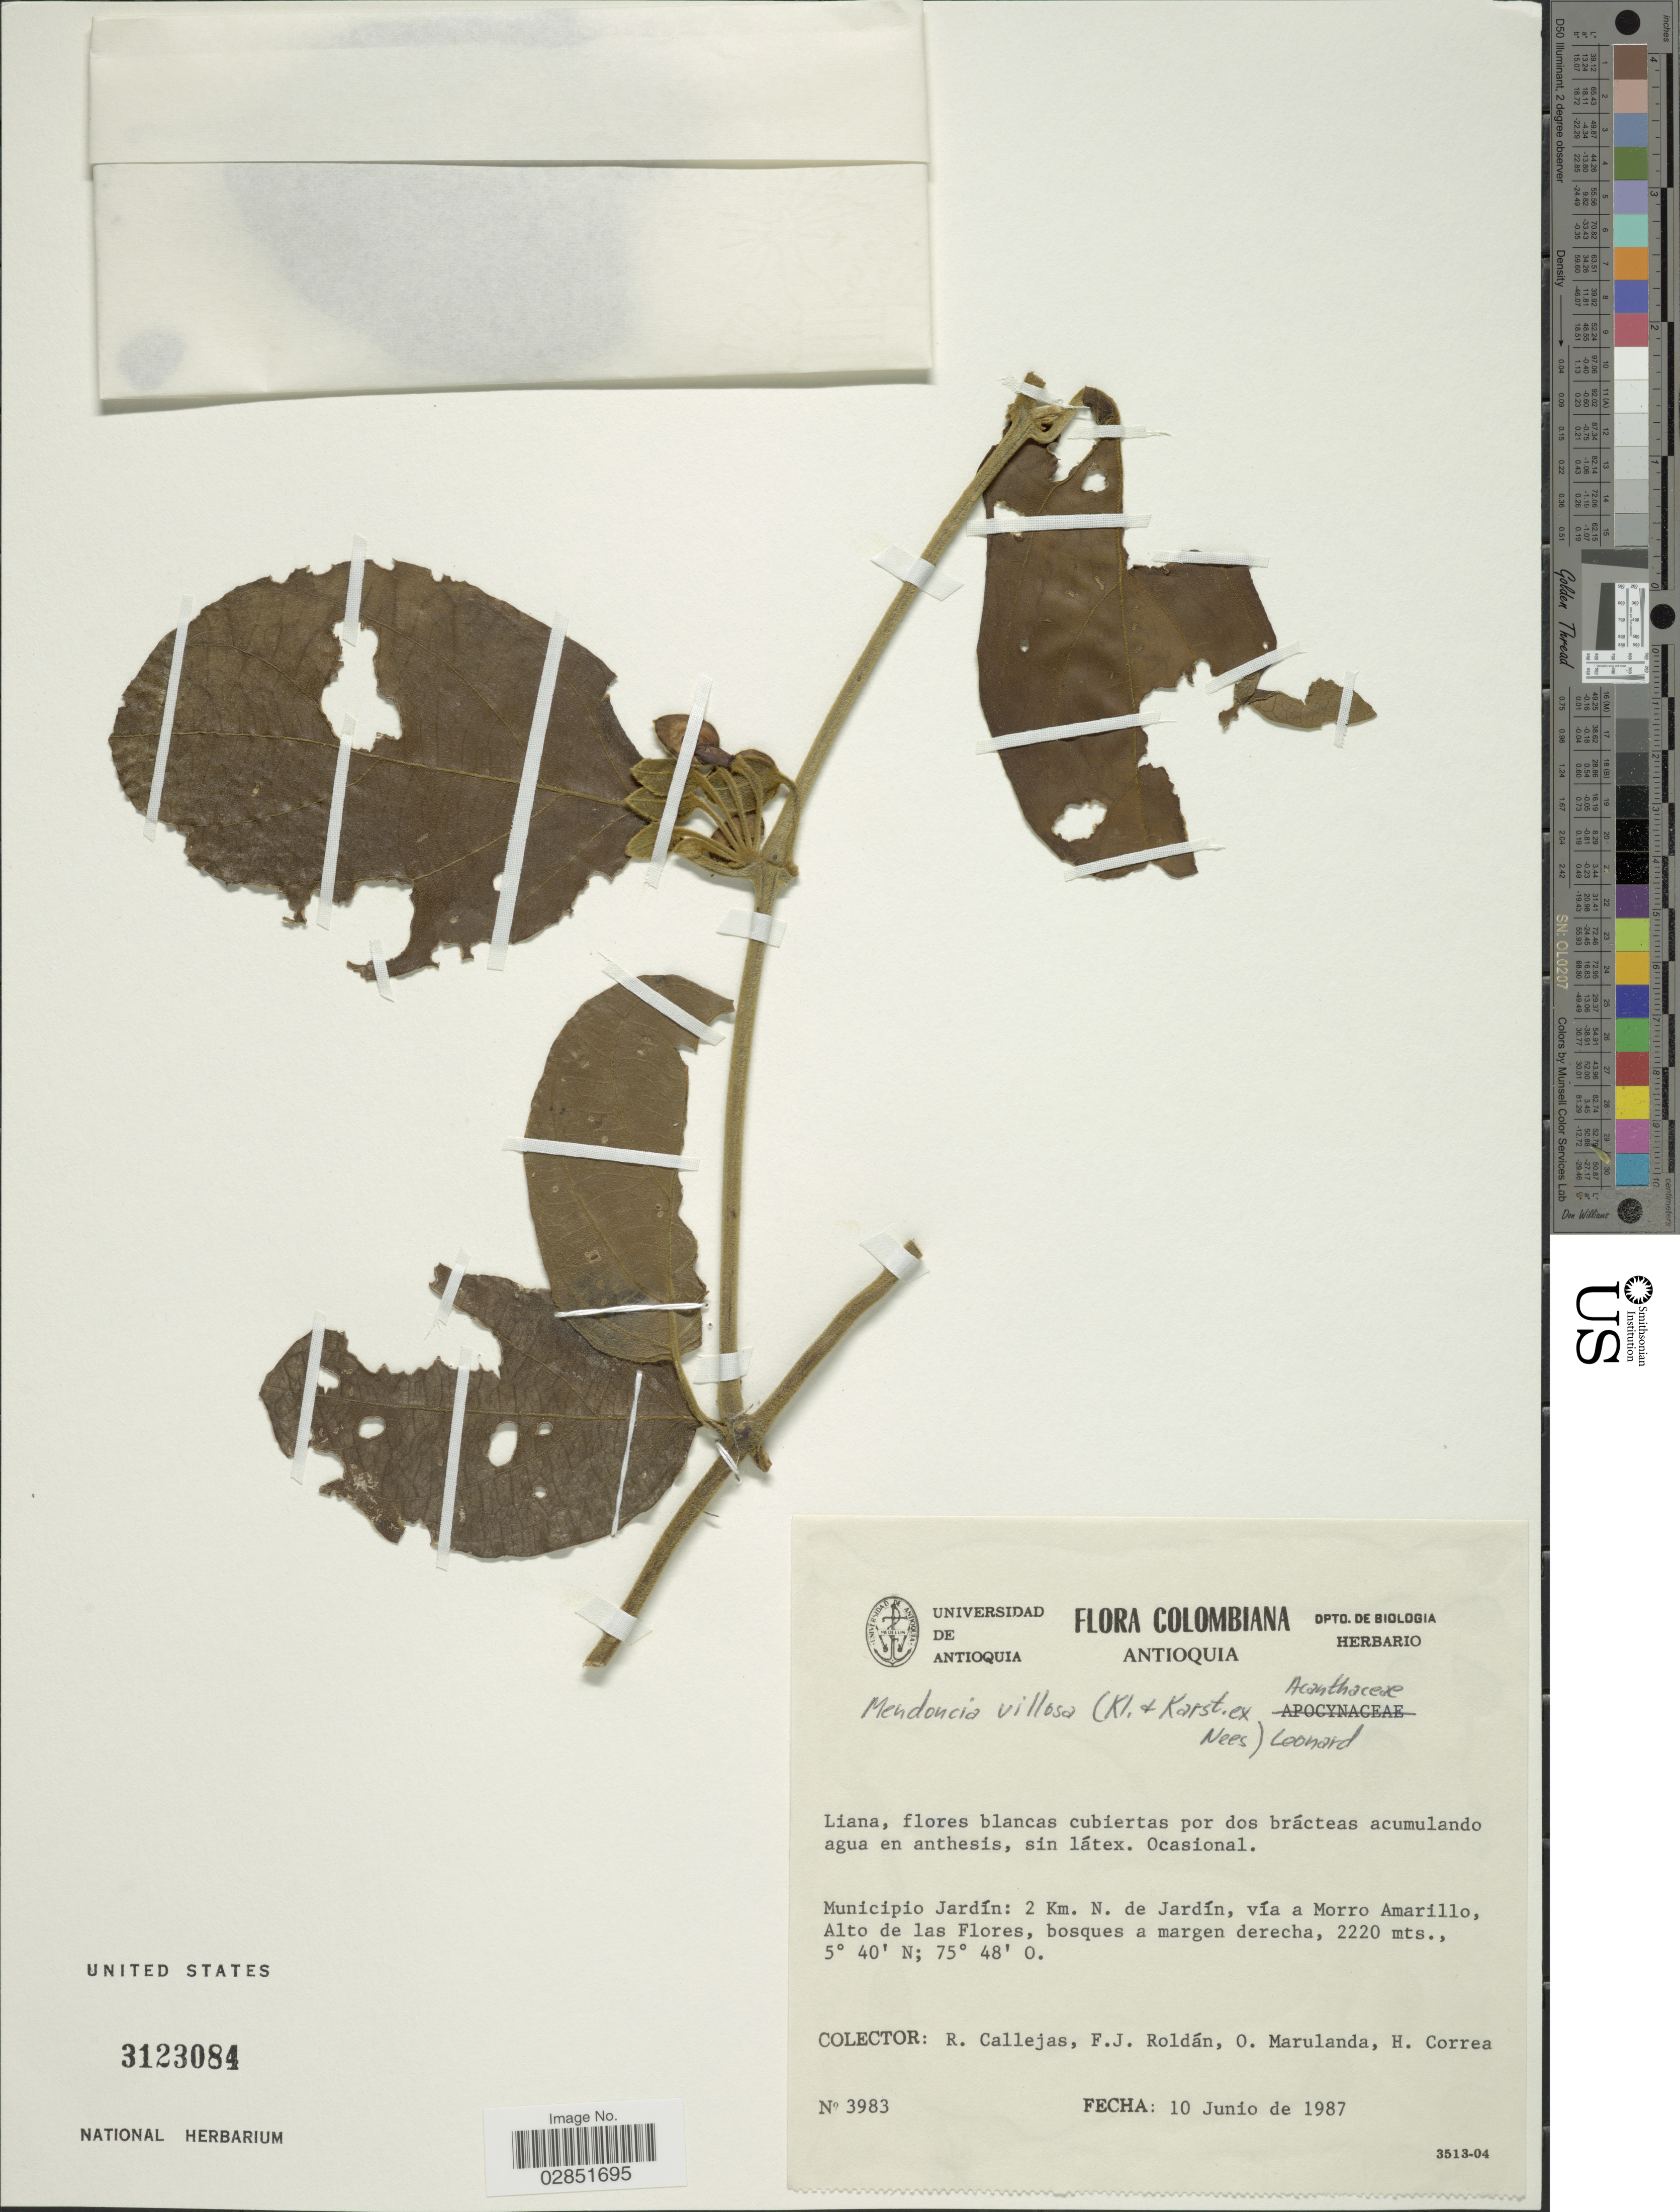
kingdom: Plantae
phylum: Tracheophyta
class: Magnoliopsida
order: Lamiales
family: Acanthaceae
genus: Mendoncia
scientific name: Mendoncia villosa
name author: (Klotzsch & H. Karst. ex Nees) Leonard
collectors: R. Callejas, F. J. Roldán, O. Marulanda & H. Correa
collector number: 3983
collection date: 1987-06-10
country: Colombia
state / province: Antioquia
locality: Municipio Jardín: 2 Km. N. de Jardín, vía a Morro Amarillo, Alto de las Flores.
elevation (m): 2220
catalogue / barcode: US 3123084